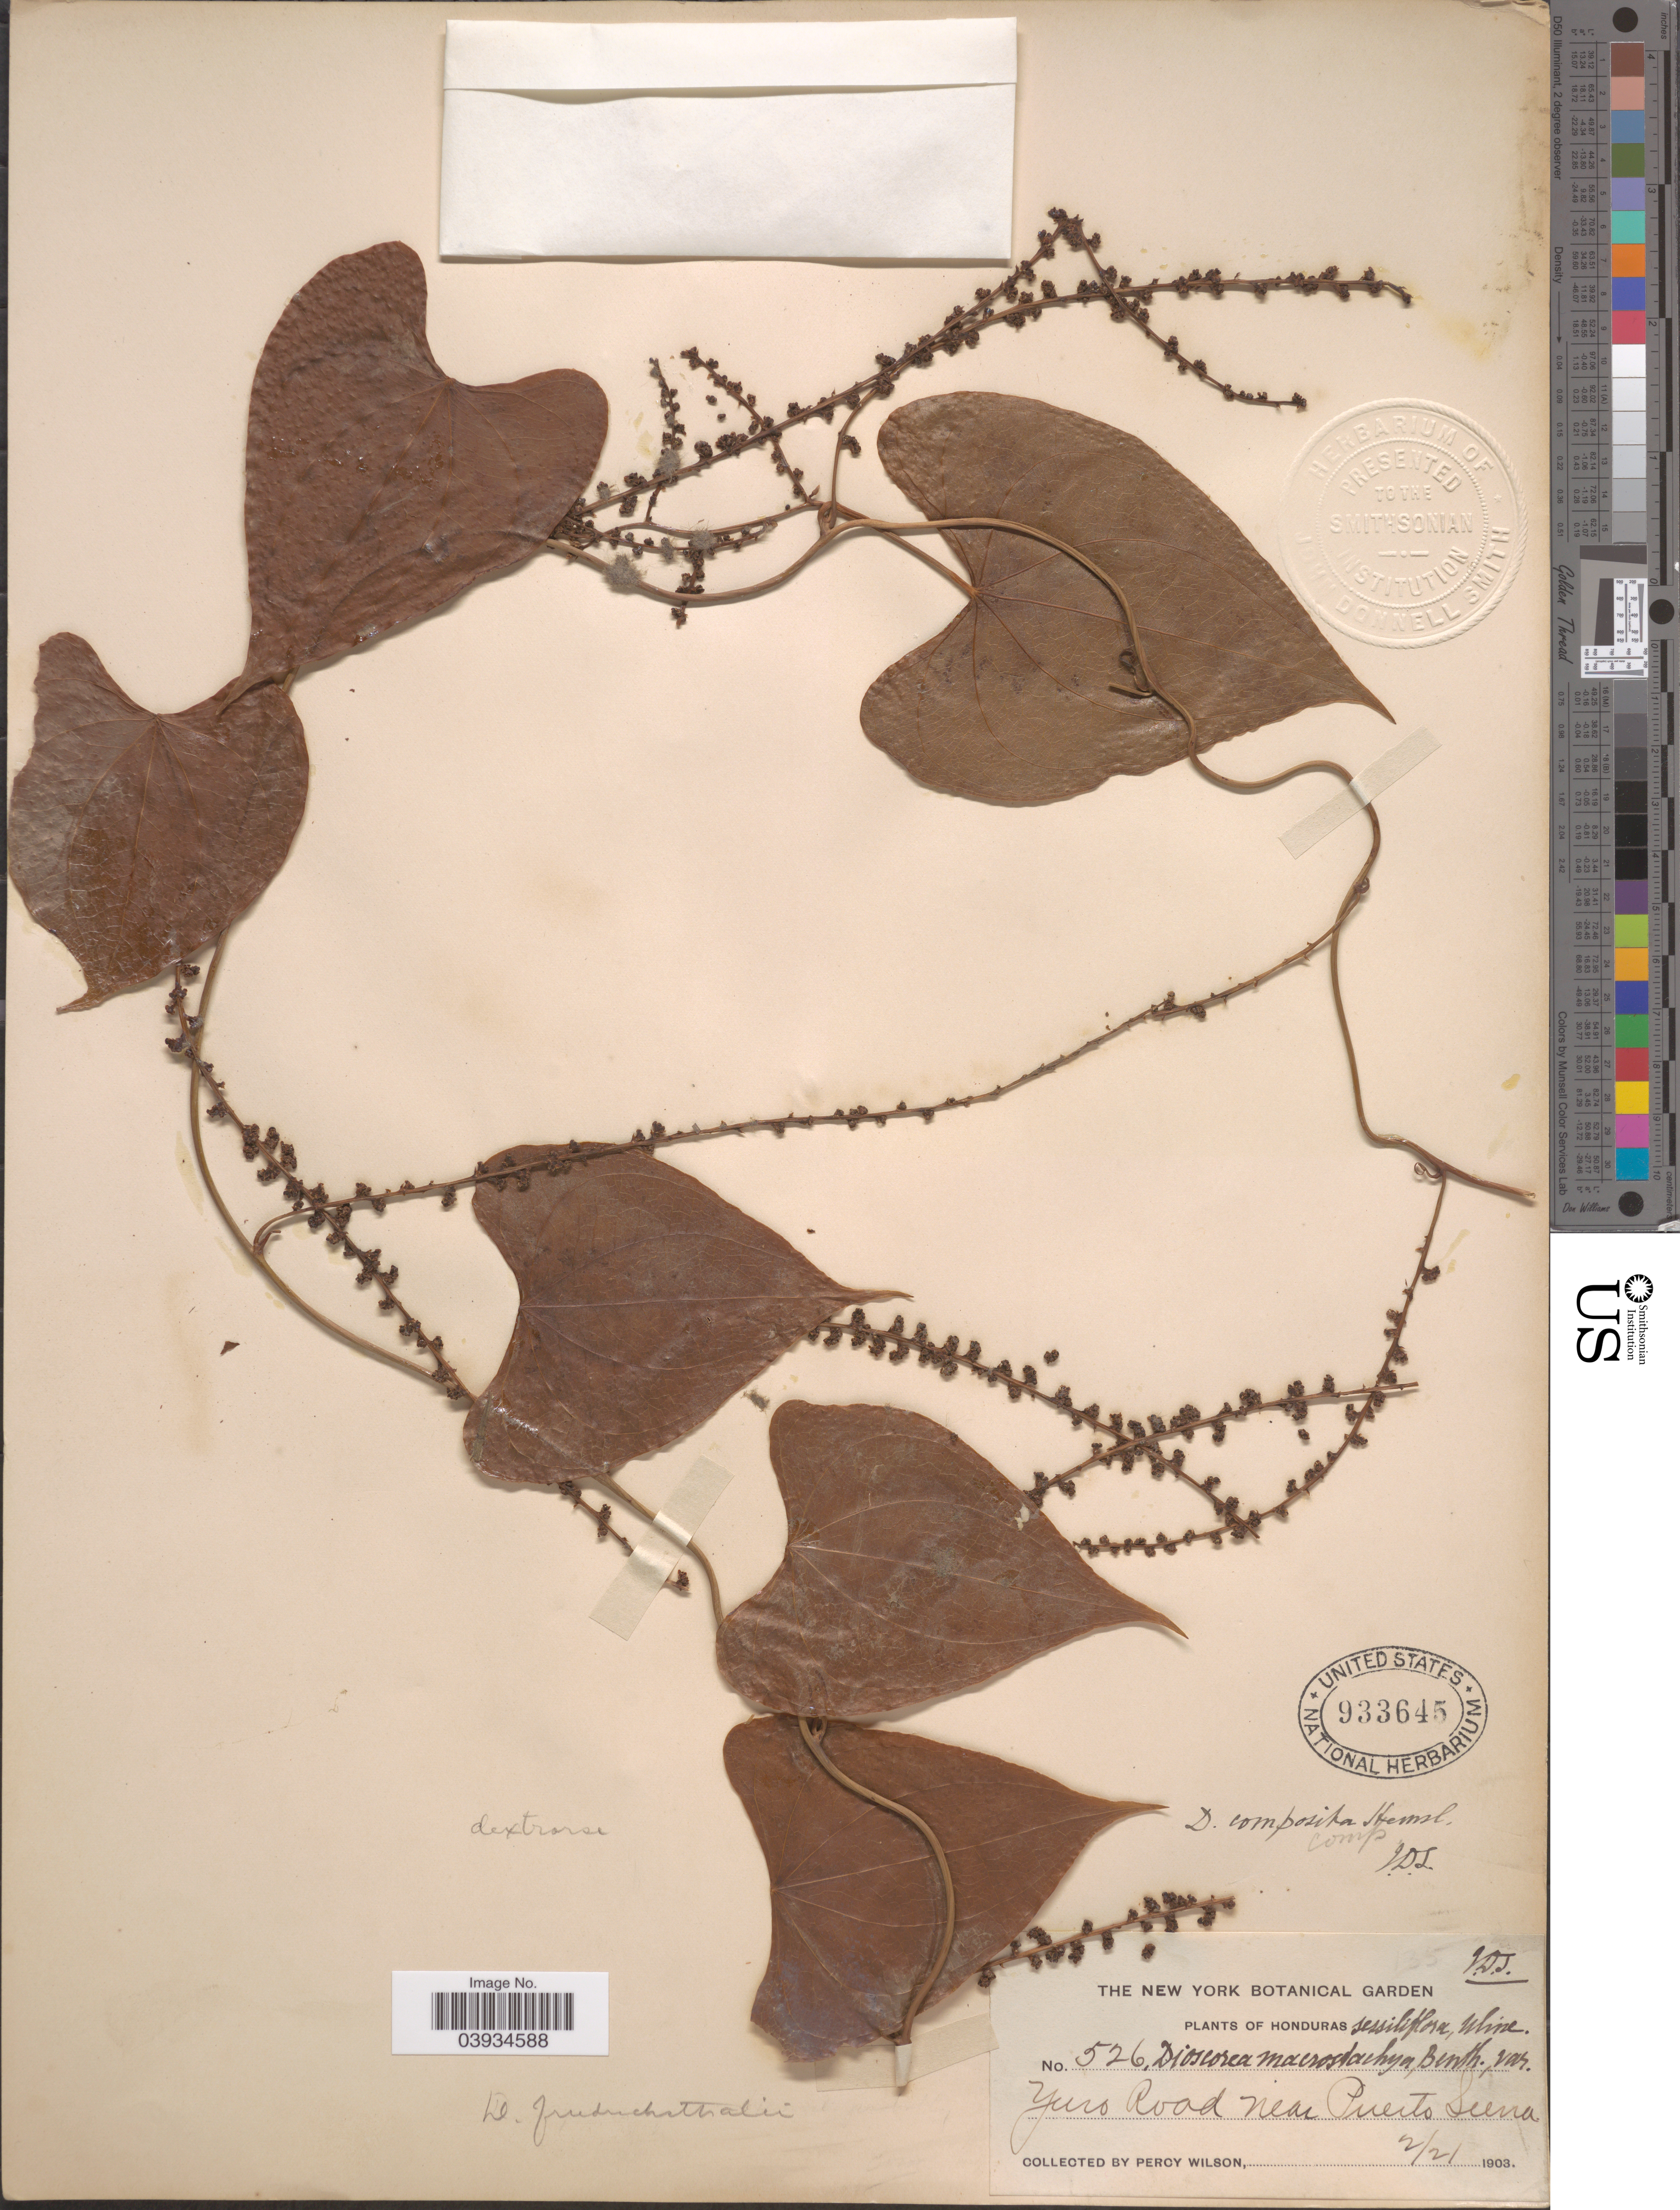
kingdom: Plantae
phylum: Tracheophyta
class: Liliopsida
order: Dioscoreales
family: Dioscoreaceae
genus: Dioscorea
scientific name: Dioscorea friedrichsthalii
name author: R. Knuth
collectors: P. Wilson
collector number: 526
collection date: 1903-02-21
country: Honduras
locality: Yuro Road near Puerto Sierra.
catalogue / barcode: US 933645